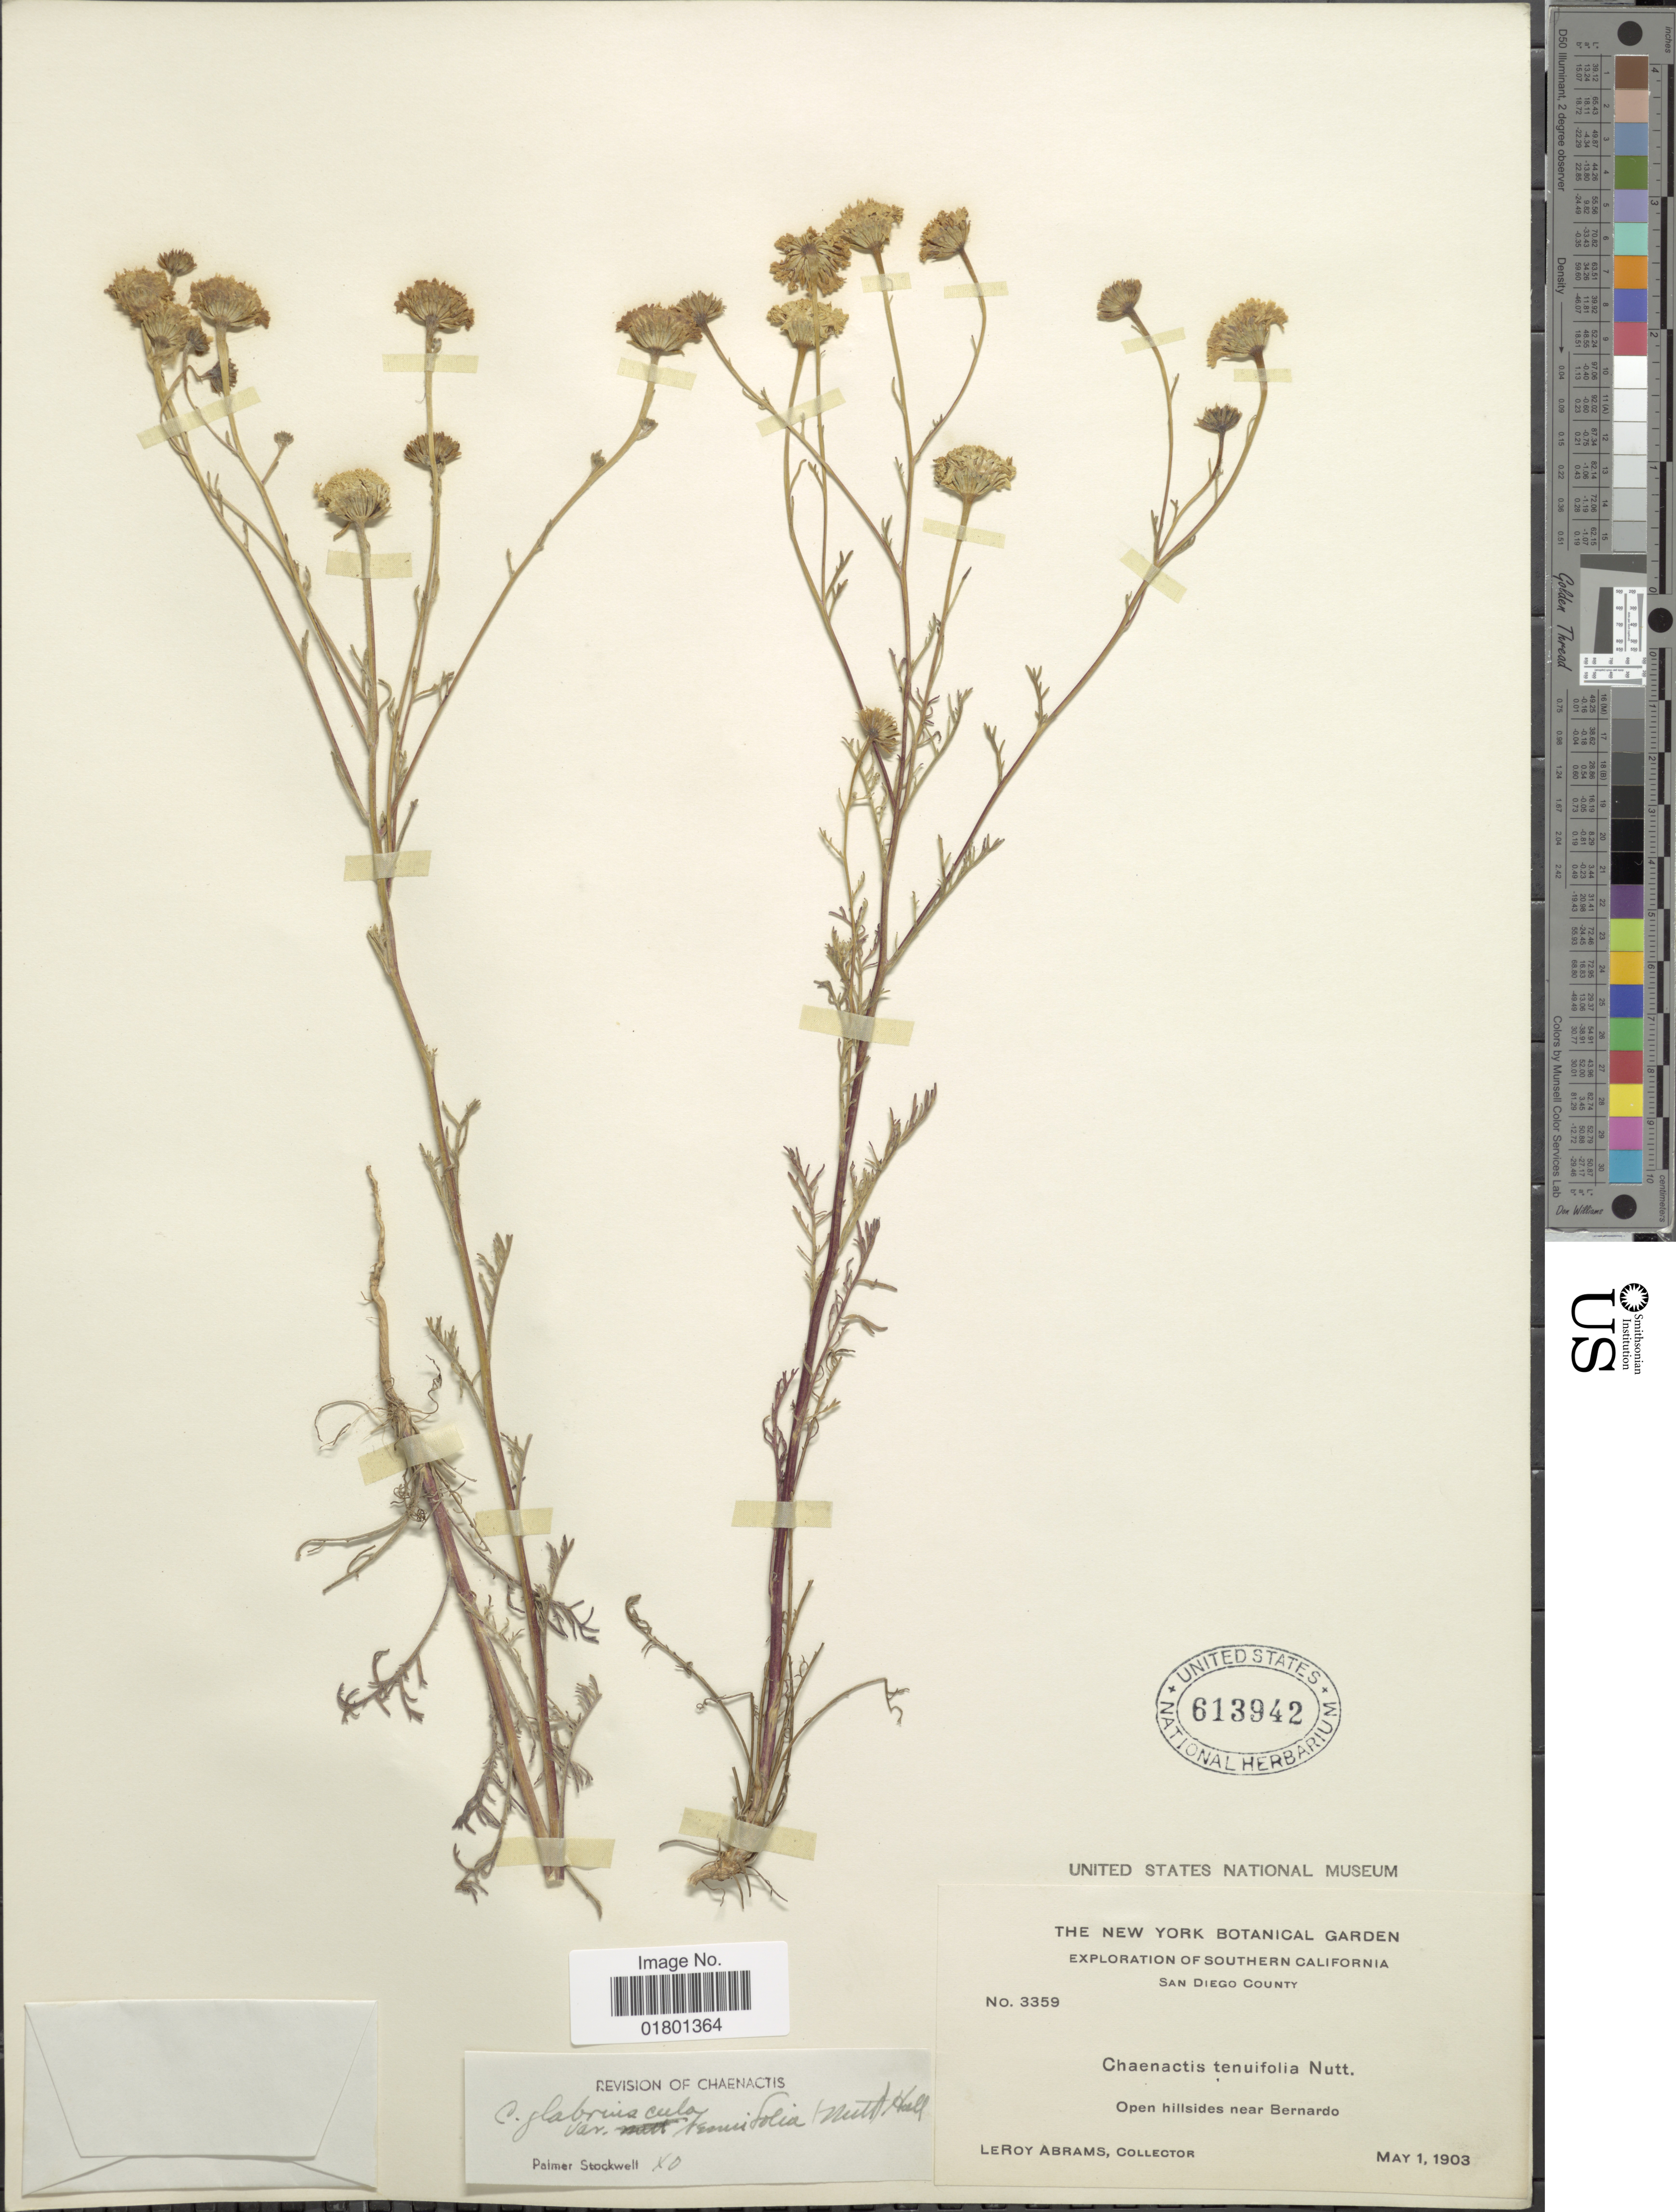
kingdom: Plantae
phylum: Tracheophyta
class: Magnoliopsida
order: Asterales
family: Asteraceae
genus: Chaenactis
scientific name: Chaenactis glabriuscula var. tenuifolia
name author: (Nutt.) Hall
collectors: L. Abrams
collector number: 3359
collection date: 1903-05-01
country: United States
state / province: California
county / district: San Diego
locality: Southern California, San Diego County, Open hillsides near Bernardo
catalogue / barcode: US 613942